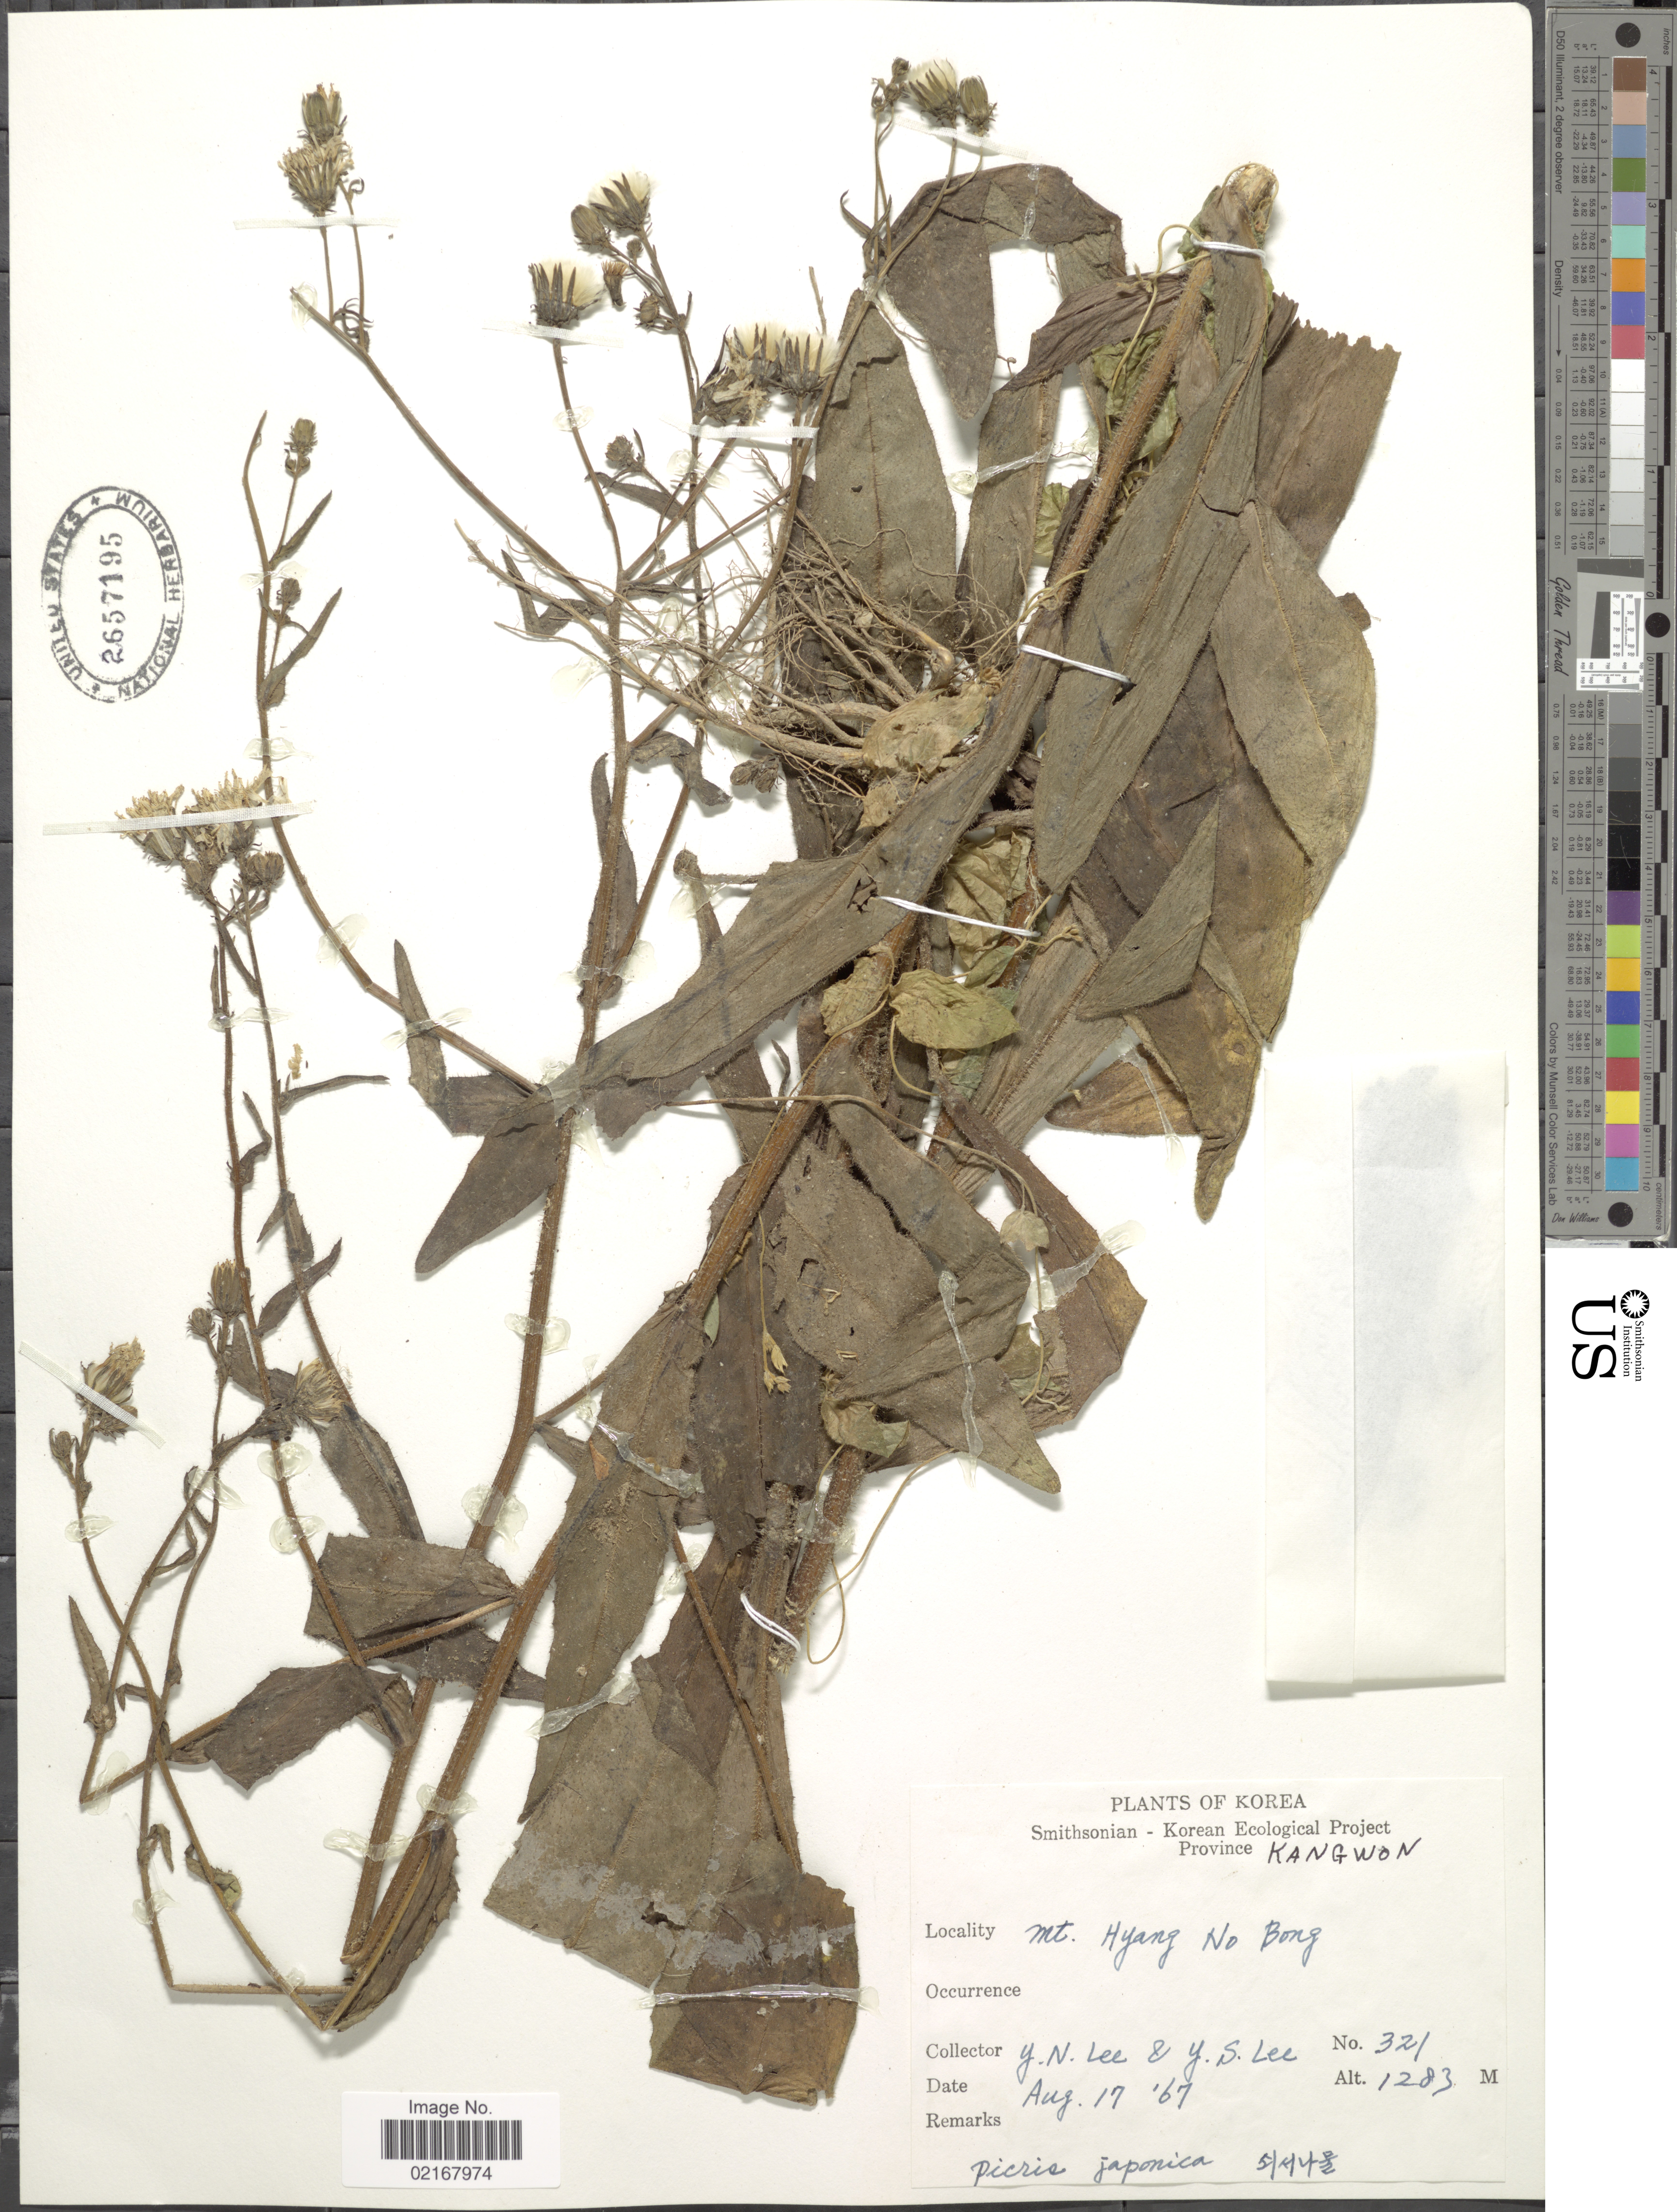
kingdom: Plantae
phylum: Tracheophyta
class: Magnoliopsida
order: Asterales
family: Asteraceae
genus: Picris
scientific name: Picris hieracioides subsp. japonica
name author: (Thurb.) Krylov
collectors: Y. N. Lee & Y. S. Lee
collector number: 321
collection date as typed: Transcribed d/m/y: 17/8/67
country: North Korea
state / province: Kangwon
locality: Korea, Mt. Hyang No Bong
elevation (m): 1283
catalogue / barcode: US 2657195